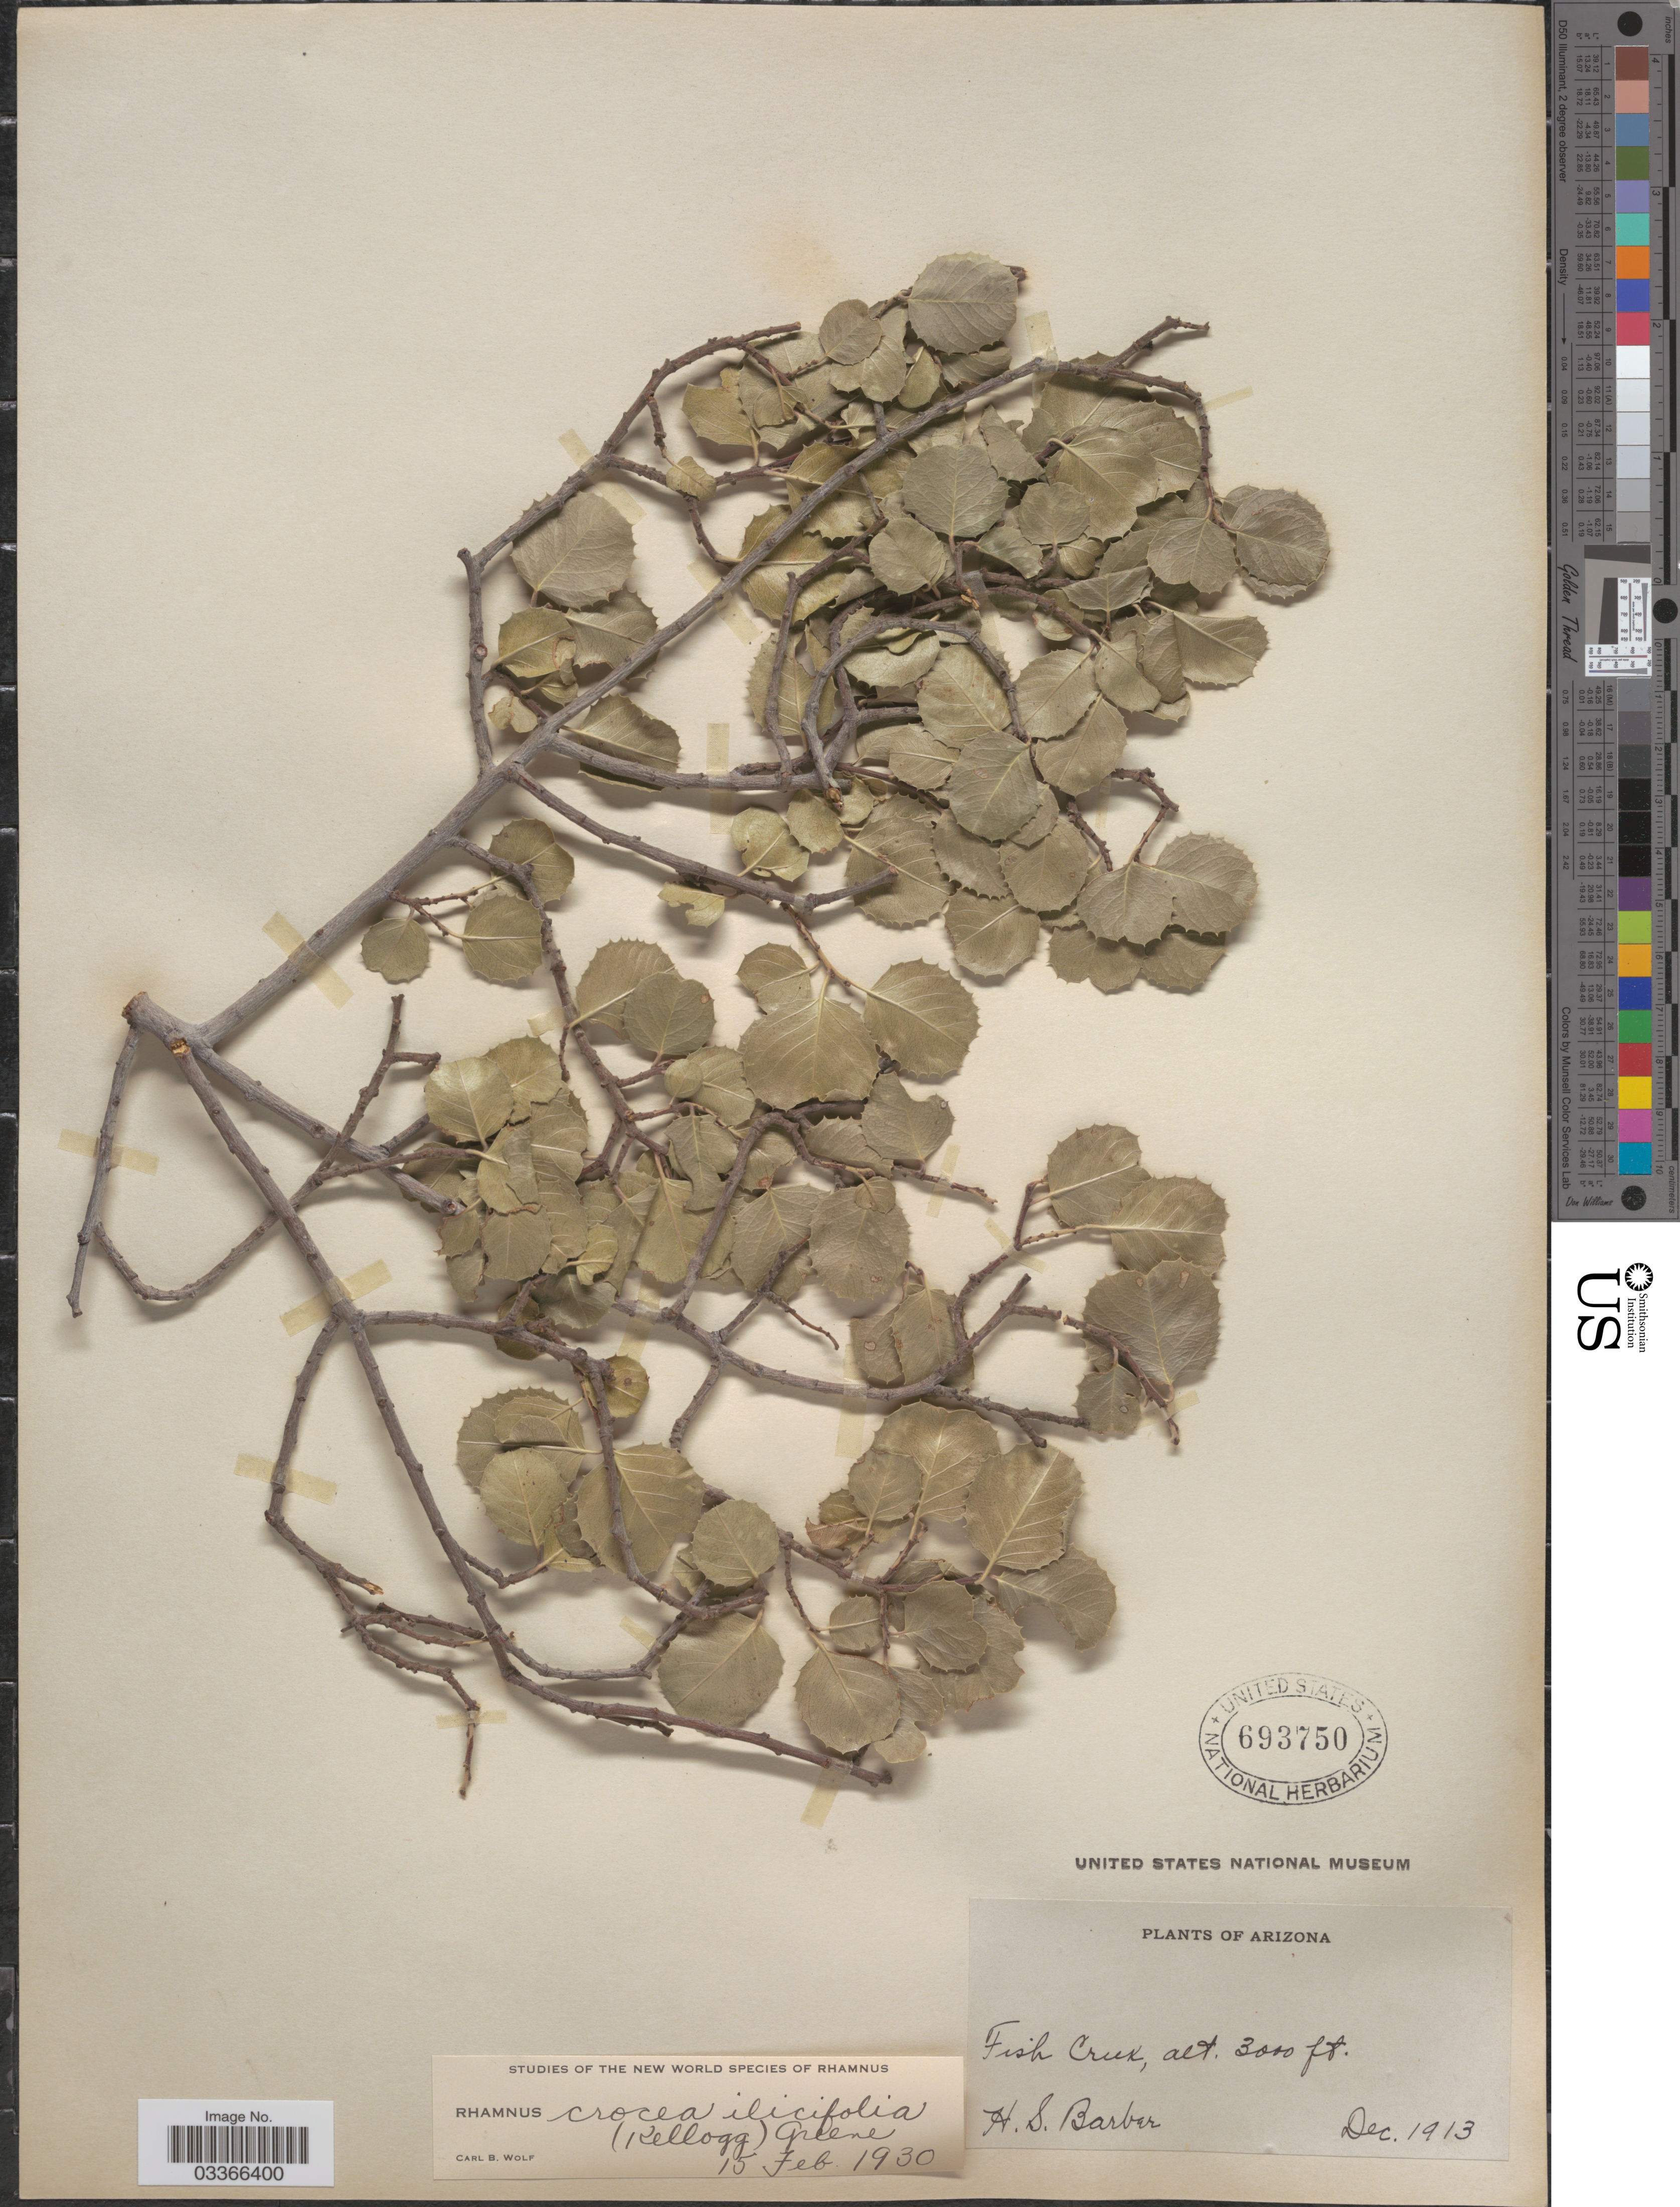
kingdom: Plantae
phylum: Tracheophyta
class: Magnoliopsida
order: Rosales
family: Rhamnaceae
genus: Rhamnus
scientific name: Rhamnus crocea var. ilicifolia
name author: (Kellogg) Greene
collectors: H. Barber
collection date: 1913-12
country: United States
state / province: Arizona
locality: Fish Creek.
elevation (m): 914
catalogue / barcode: US 693750